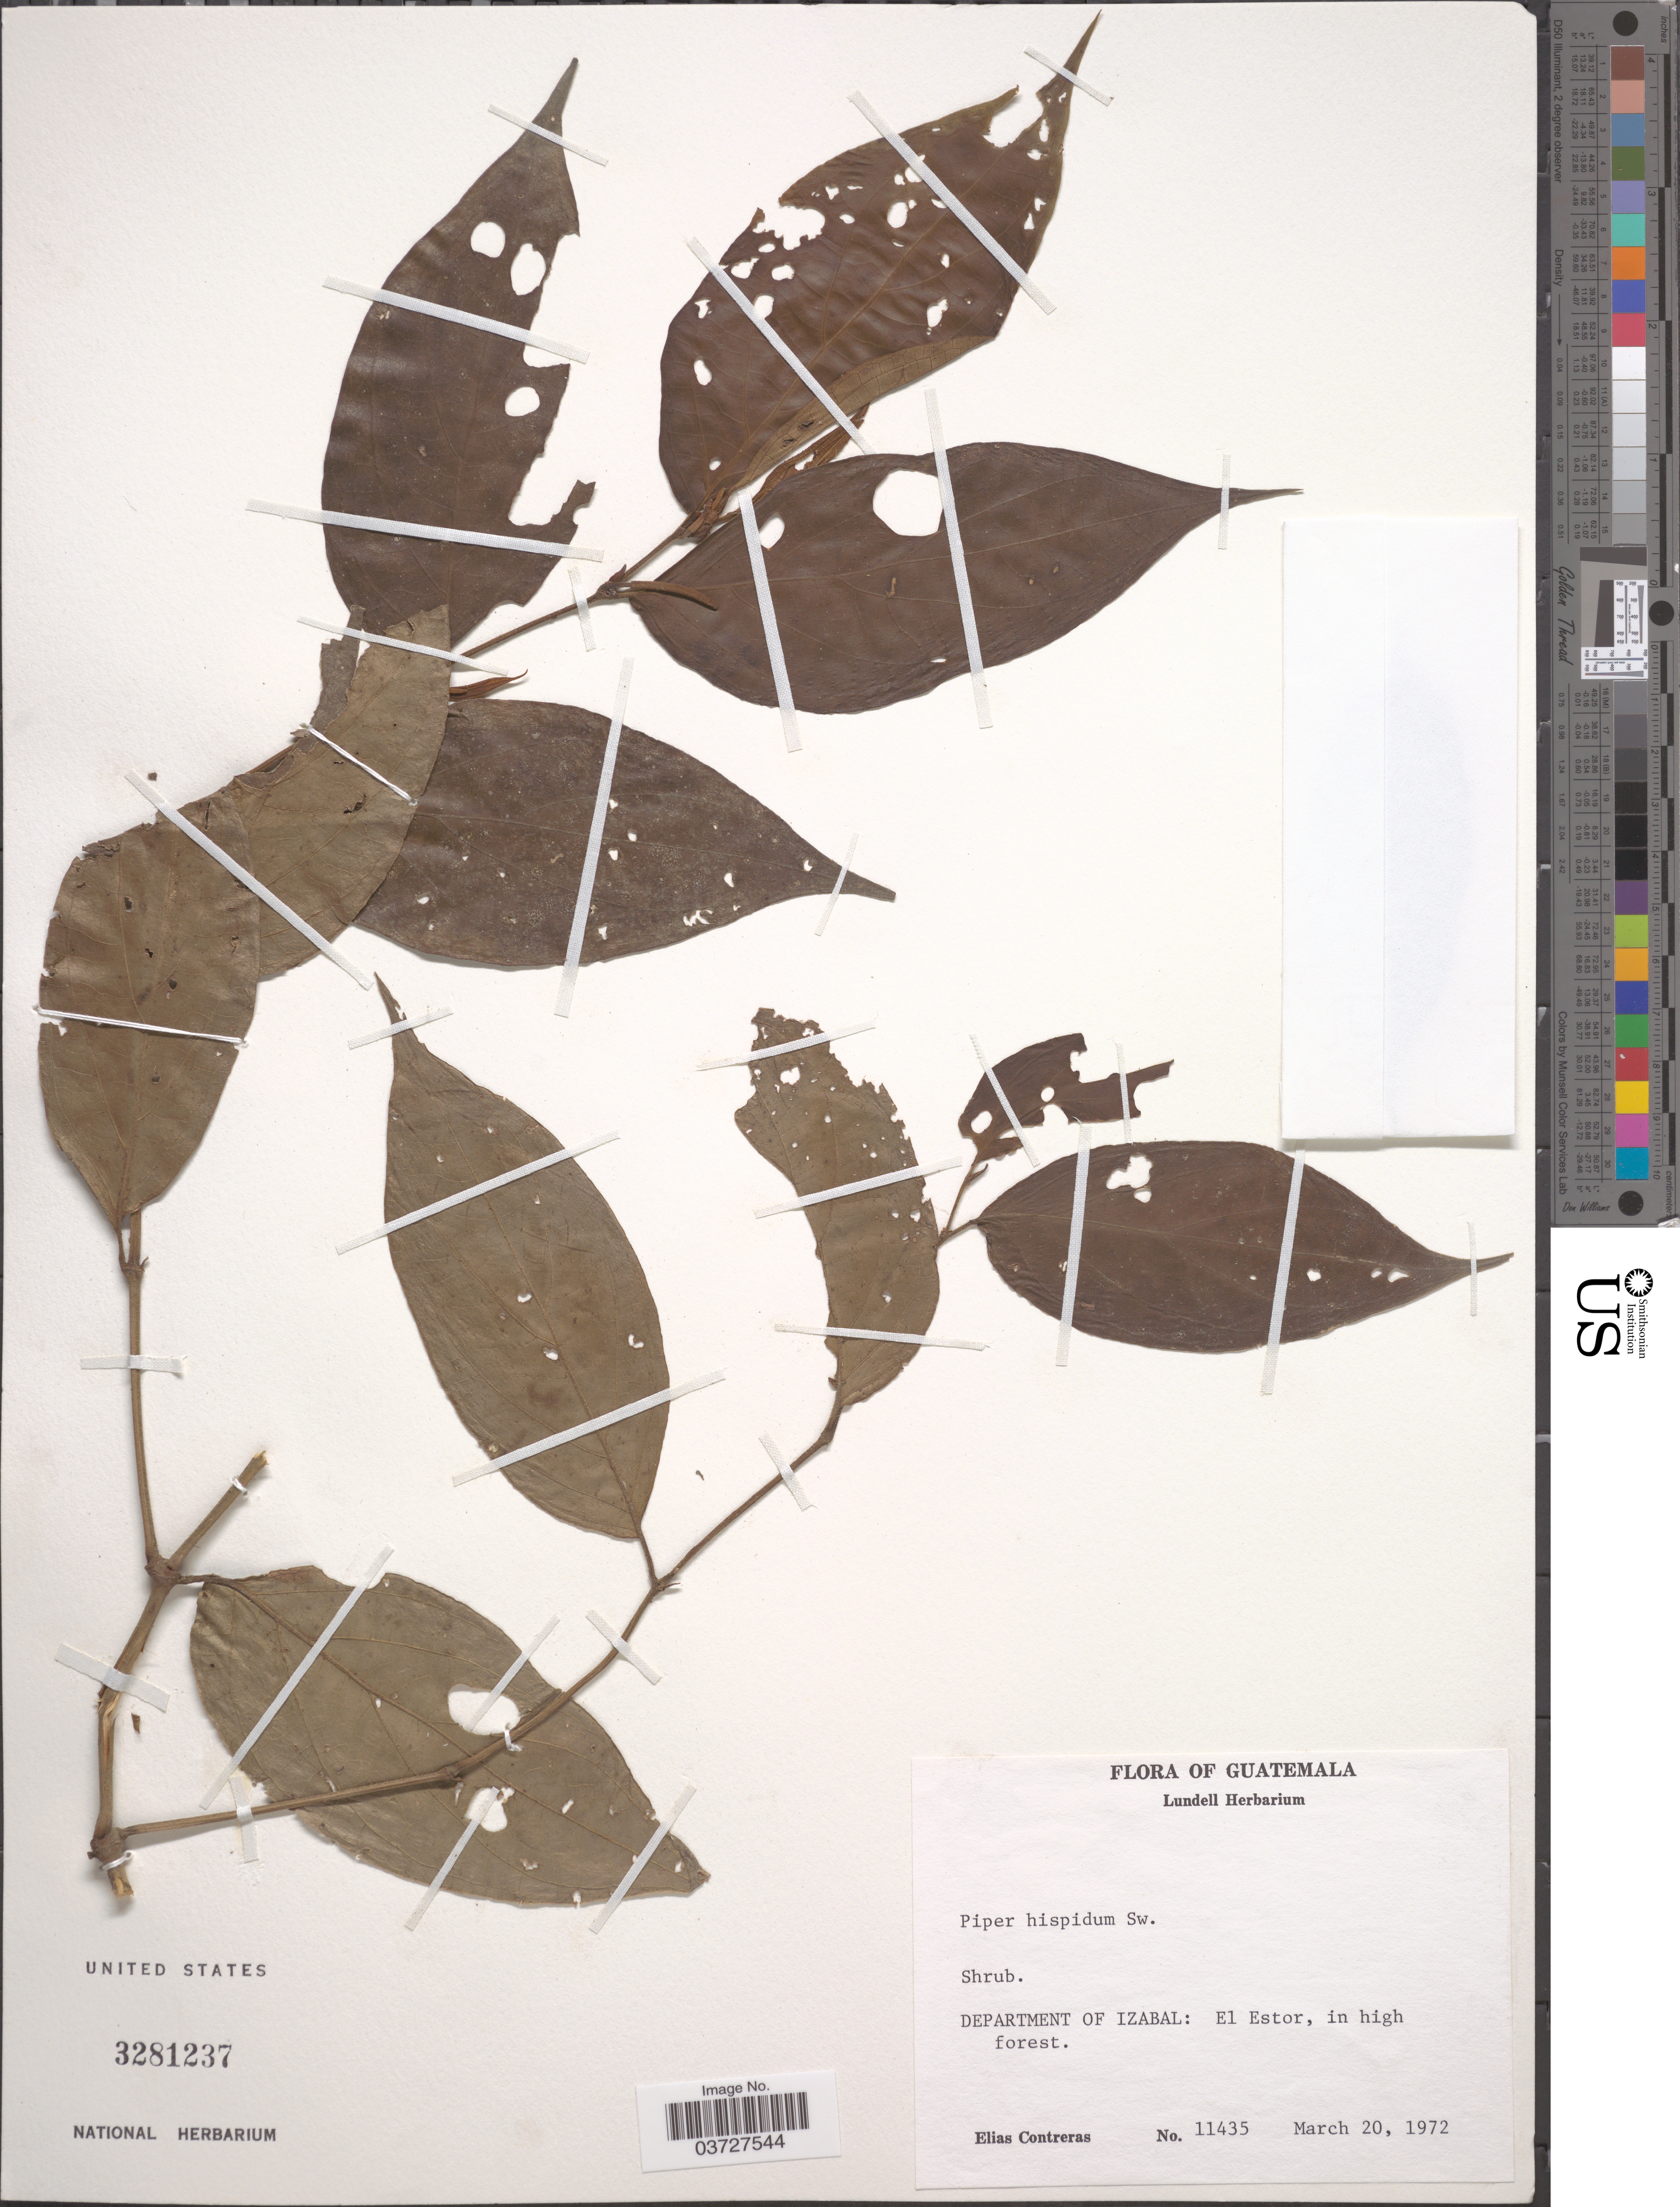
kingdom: Plantae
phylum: Tracheophyta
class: Magnoliopsida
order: Piperales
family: Piperaceae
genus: Piper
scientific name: Piper hispidum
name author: Sw.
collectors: E. Contreras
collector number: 11435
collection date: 1972-03-20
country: Guatemala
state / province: Izabal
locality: Department of Izabal: El Estor, in high forest.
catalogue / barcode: US 3281237